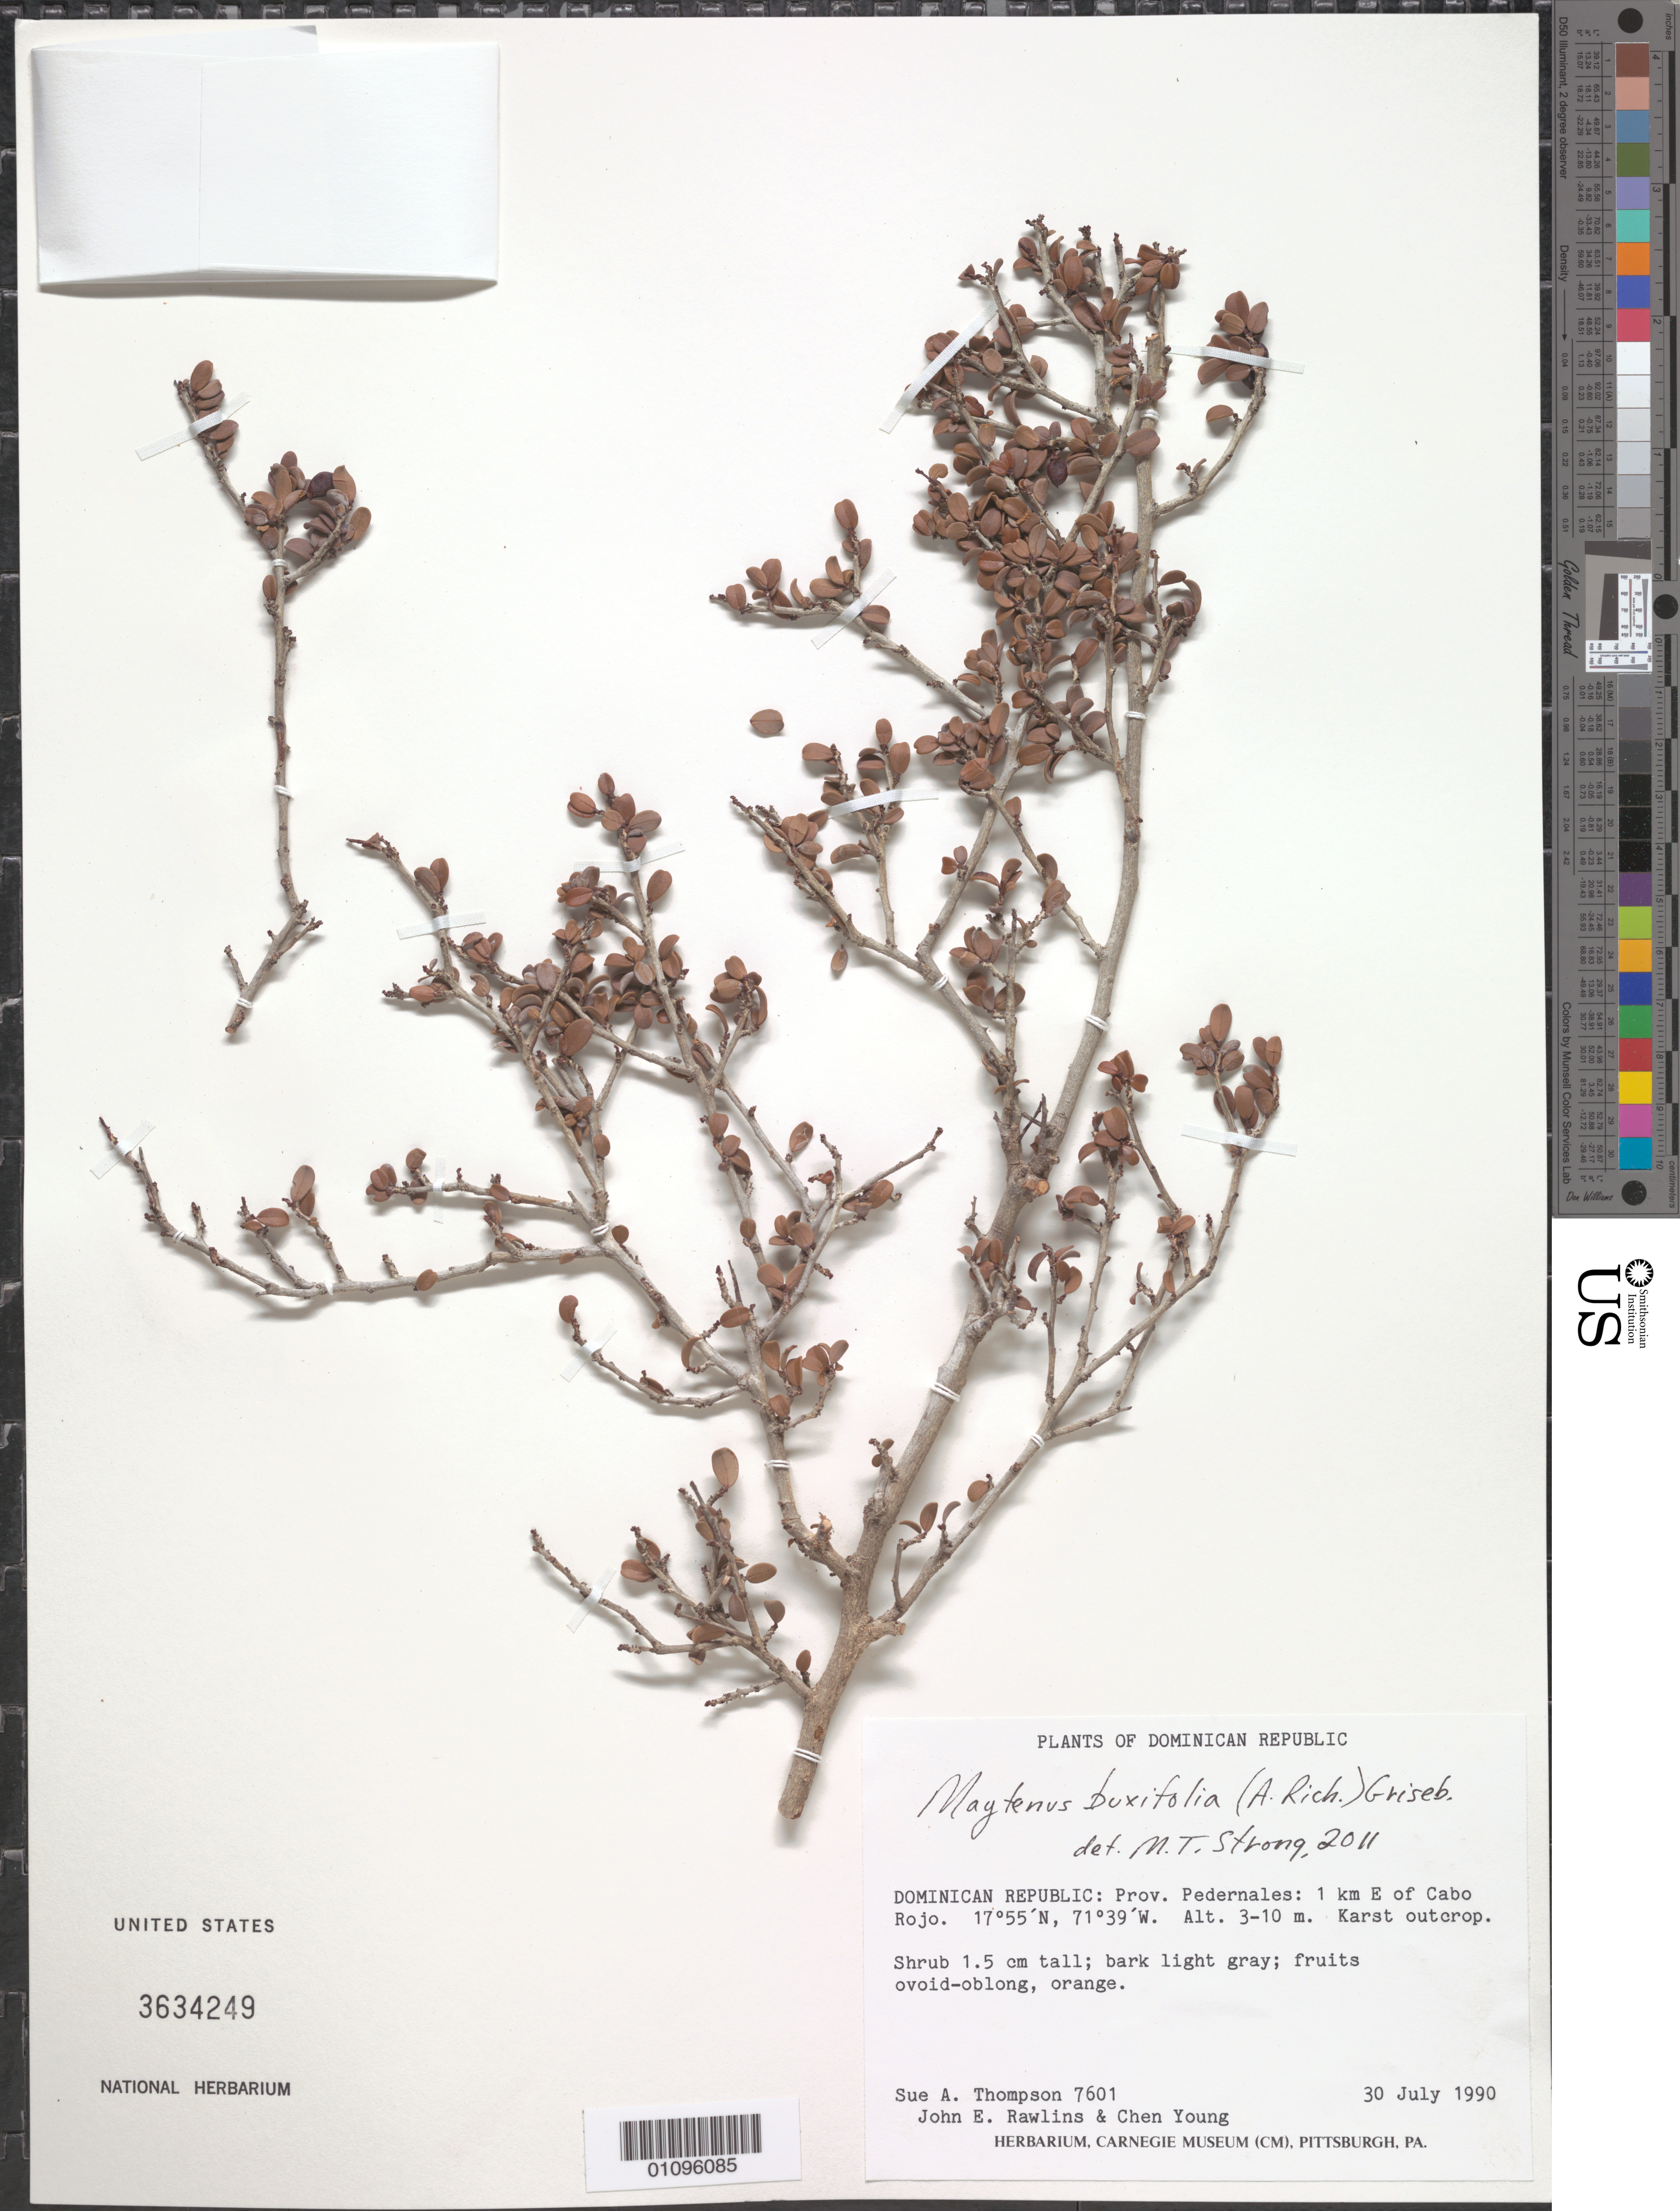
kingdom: Plantae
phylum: Tracheophyta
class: Magnoliopsida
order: Celastrales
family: Celastraceae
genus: Maytenus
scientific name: Maytenus buxifolia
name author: (A. Rich.) Griseb.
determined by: Strong, M. T., (US), Smithsonian Institution - National Museum of Natural History (UNITED STATES)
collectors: S. A. Thompson, J. Rawlins & C. Young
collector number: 7601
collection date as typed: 30 Jul 1990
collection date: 1990-07-30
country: Dominican Republic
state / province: Pedernales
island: Hispaniola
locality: Cabo Rojo, 1 km E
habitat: Karst outcrop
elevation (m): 3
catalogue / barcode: US 3634249